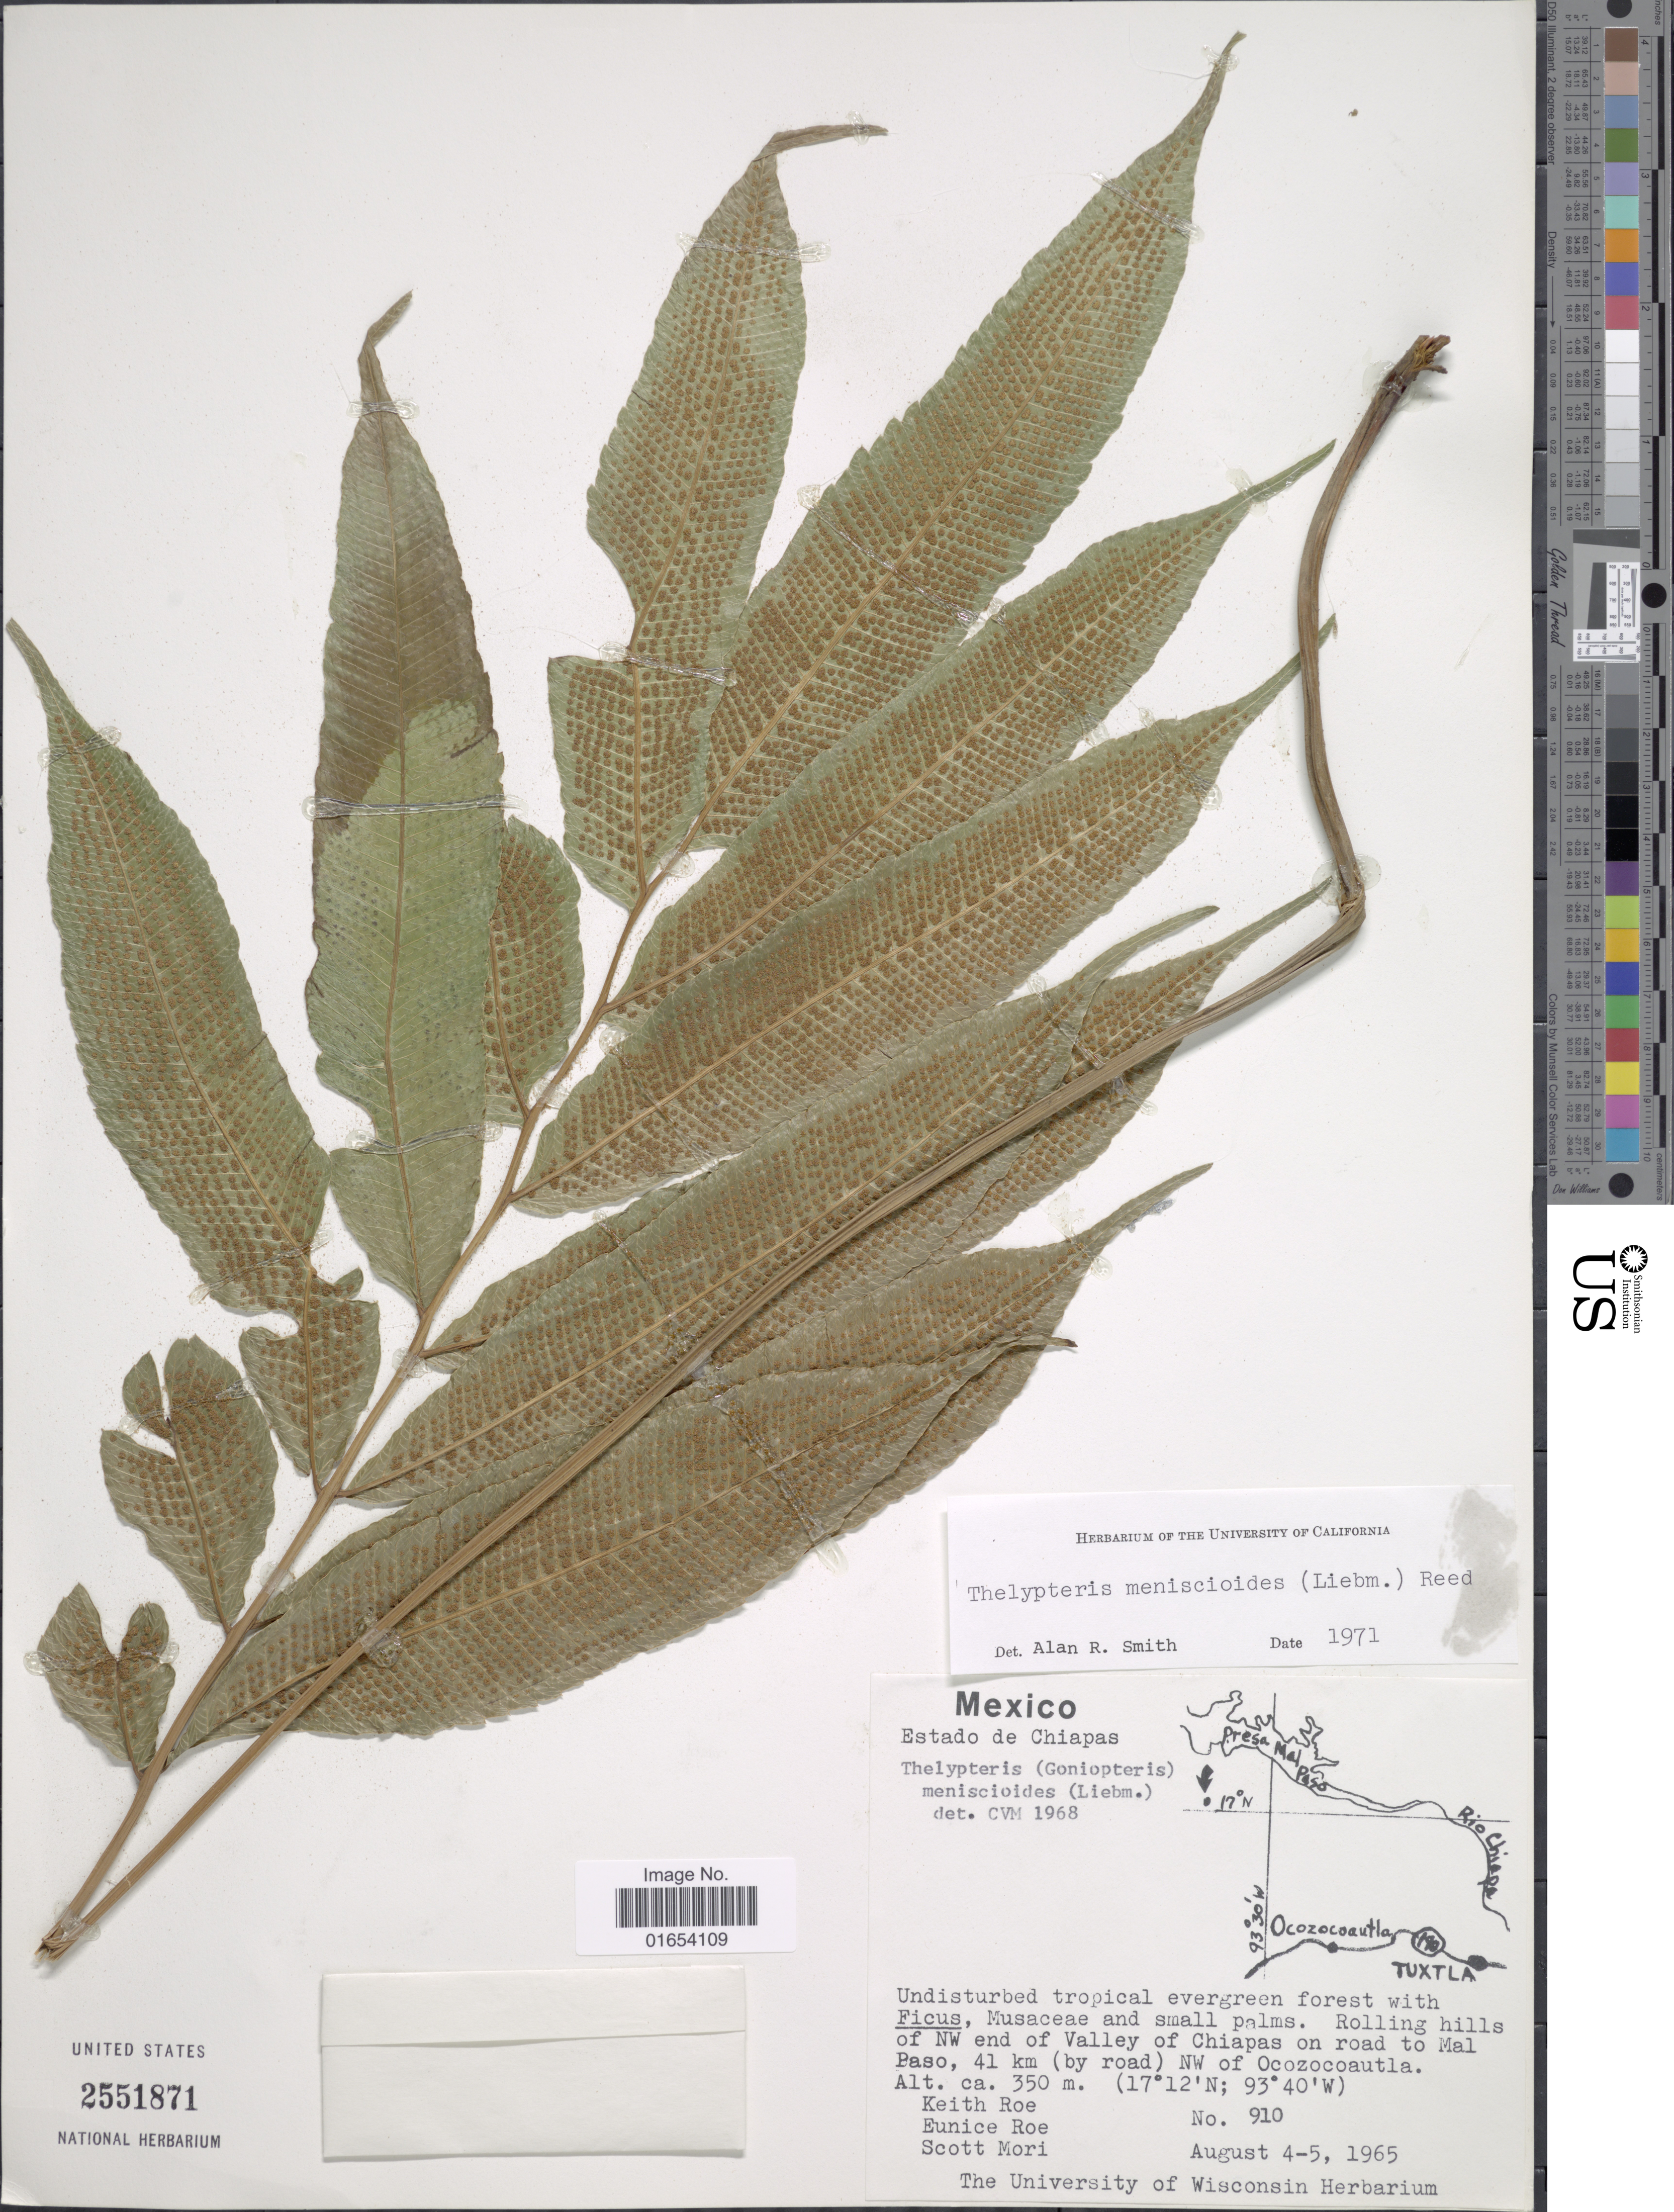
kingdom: Plantae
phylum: Tracheophyta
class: Polypodiopsida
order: Polypodiales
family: Thelypteridaceae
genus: Goniopteris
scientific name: Goniopteris meniscioides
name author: (Liebm.) E. Fourn.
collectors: K. E. Roe, E. Roe & S. Mori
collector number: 910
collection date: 1965-08-04/1965-08-05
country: Mexico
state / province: Chiapas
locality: Mexico, Estado de Chiapas, rolling hills of NW end of Valley of Chiapas on road to Mal Paso, 41 km (by road) NW of Ocozocoautla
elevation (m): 350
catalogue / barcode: US 2551871